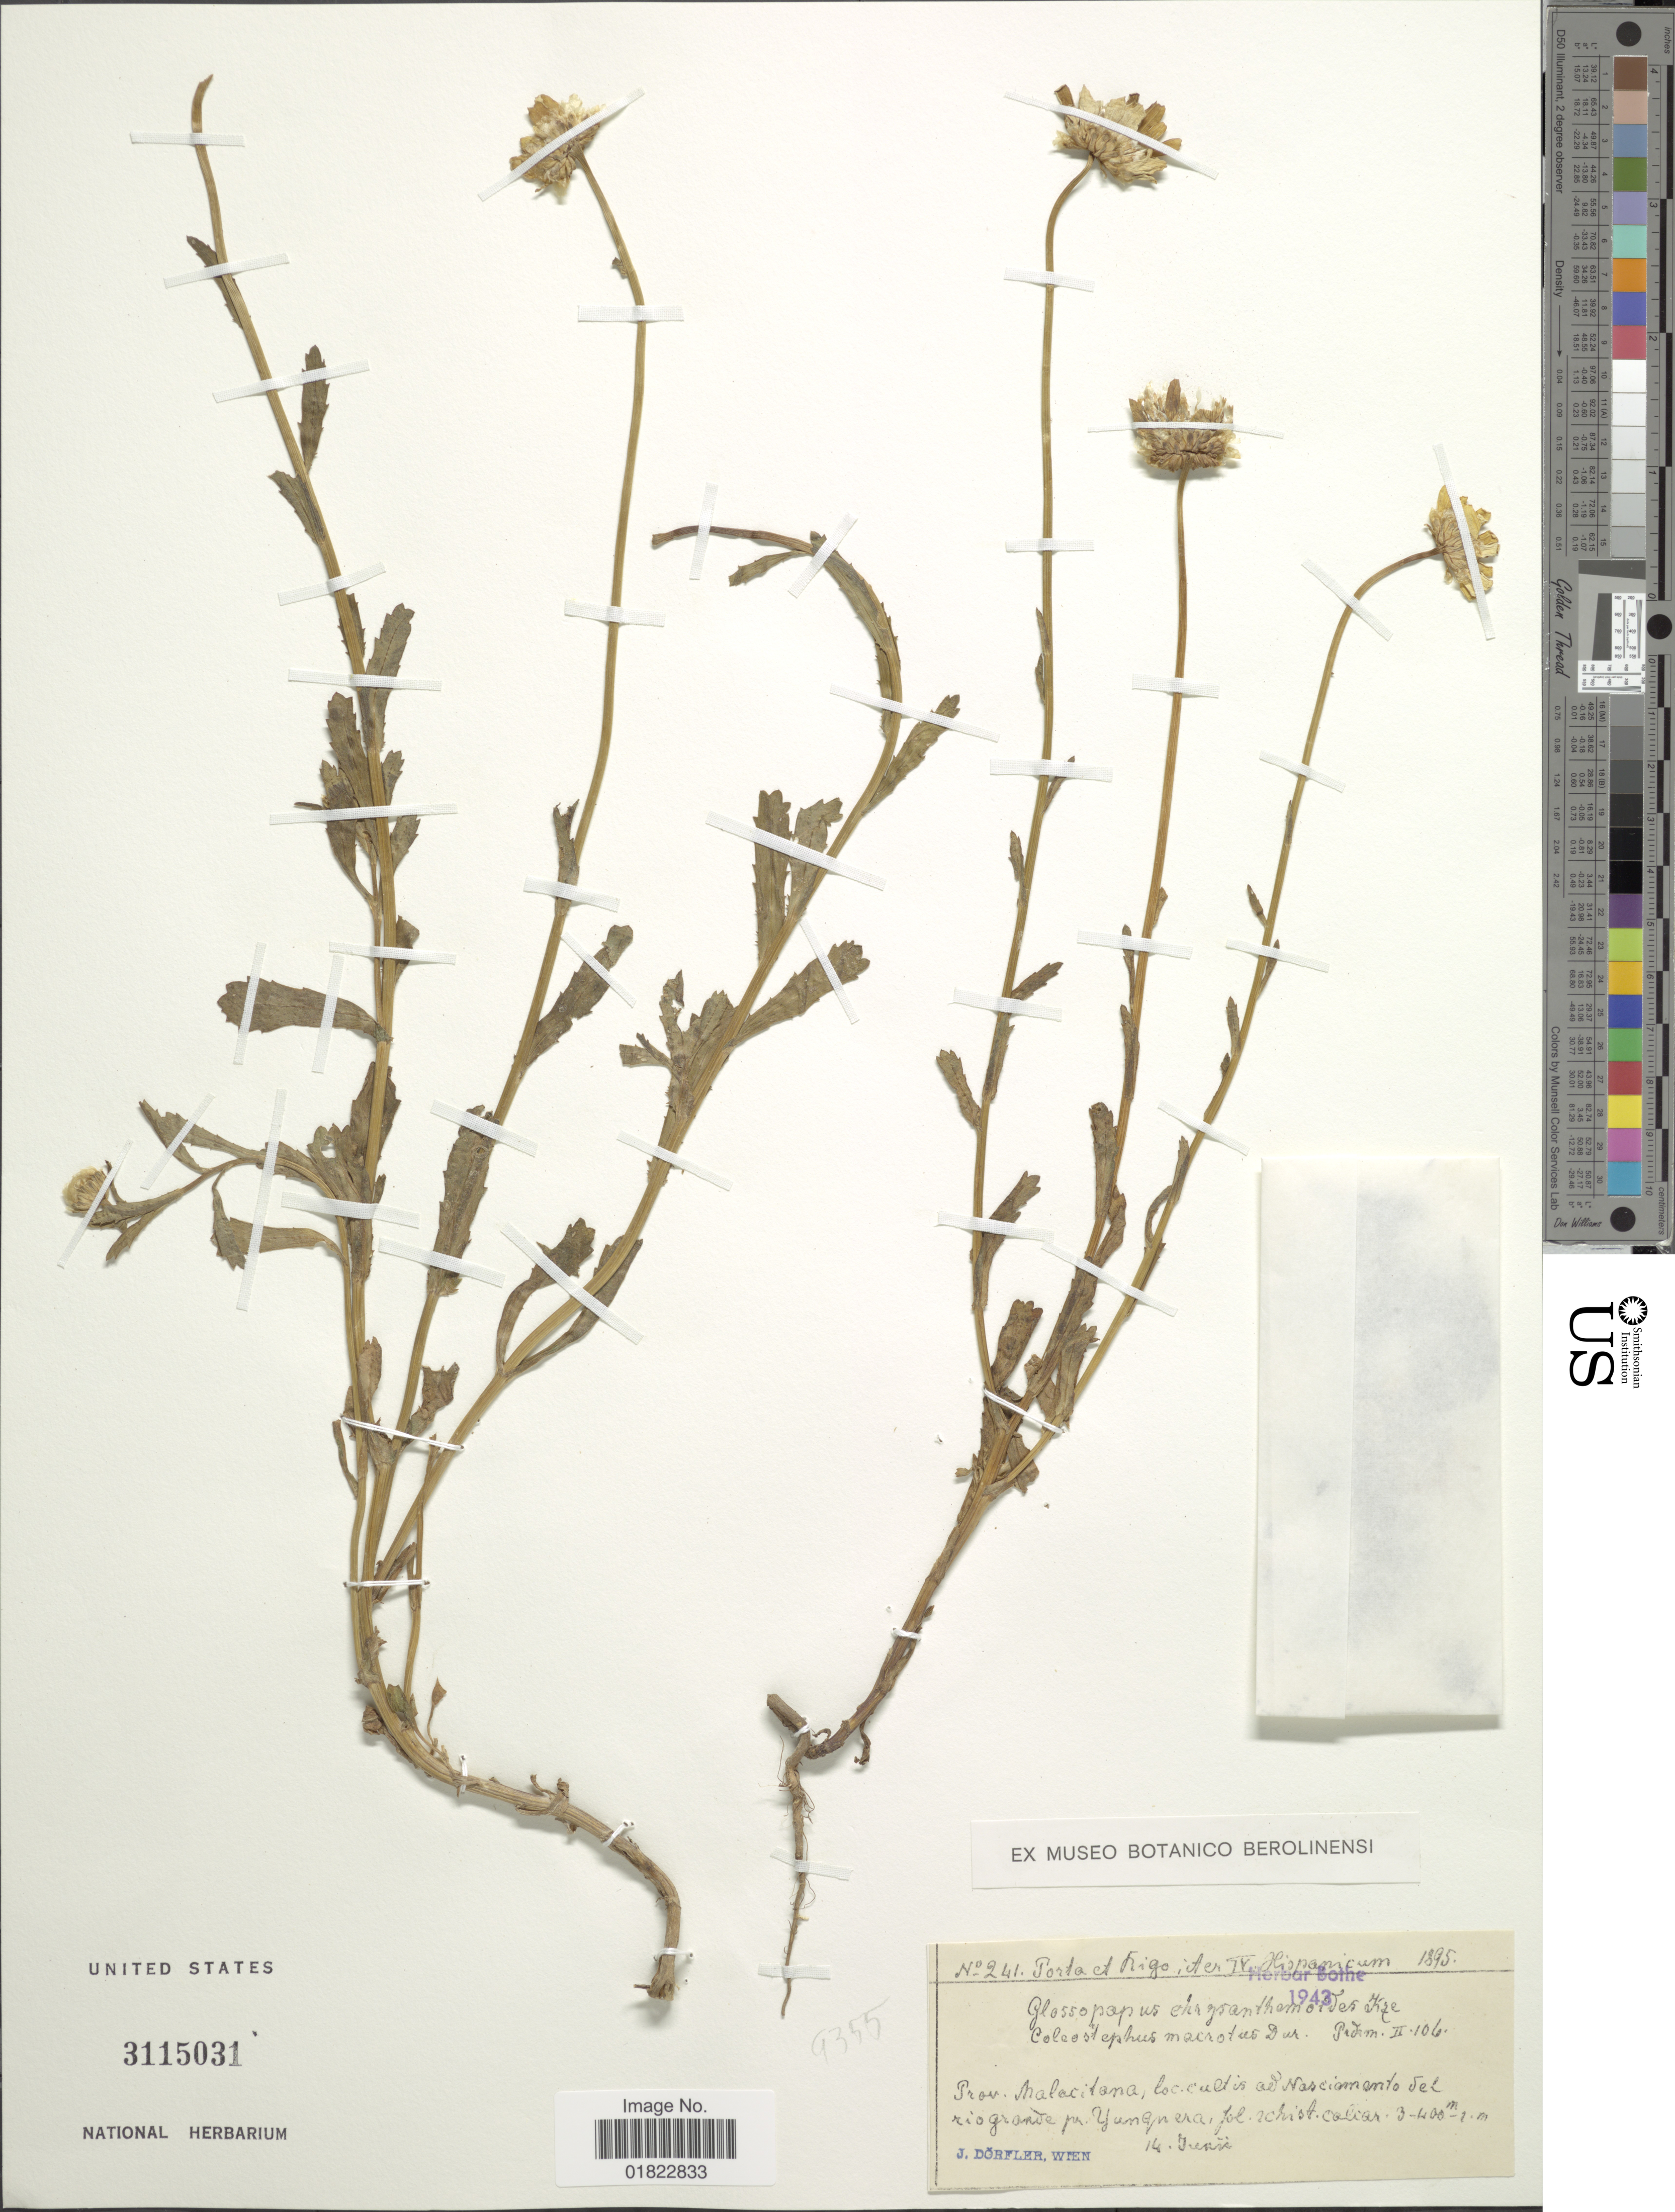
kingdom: Plantae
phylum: Tracheophyta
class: Magnoliopsida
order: Asterales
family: Asteraceae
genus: Glossopappus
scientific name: Glossopappus macrotus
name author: (Durieu) Briq.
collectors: Porta & -- Rigo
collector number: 241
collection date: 1895-06-14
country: Spain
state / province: Andalucia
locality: Prov. Malacitana. ad Nasciamento del Río Grande pr. Yunguera.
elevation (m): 300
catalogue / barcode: US 3115031